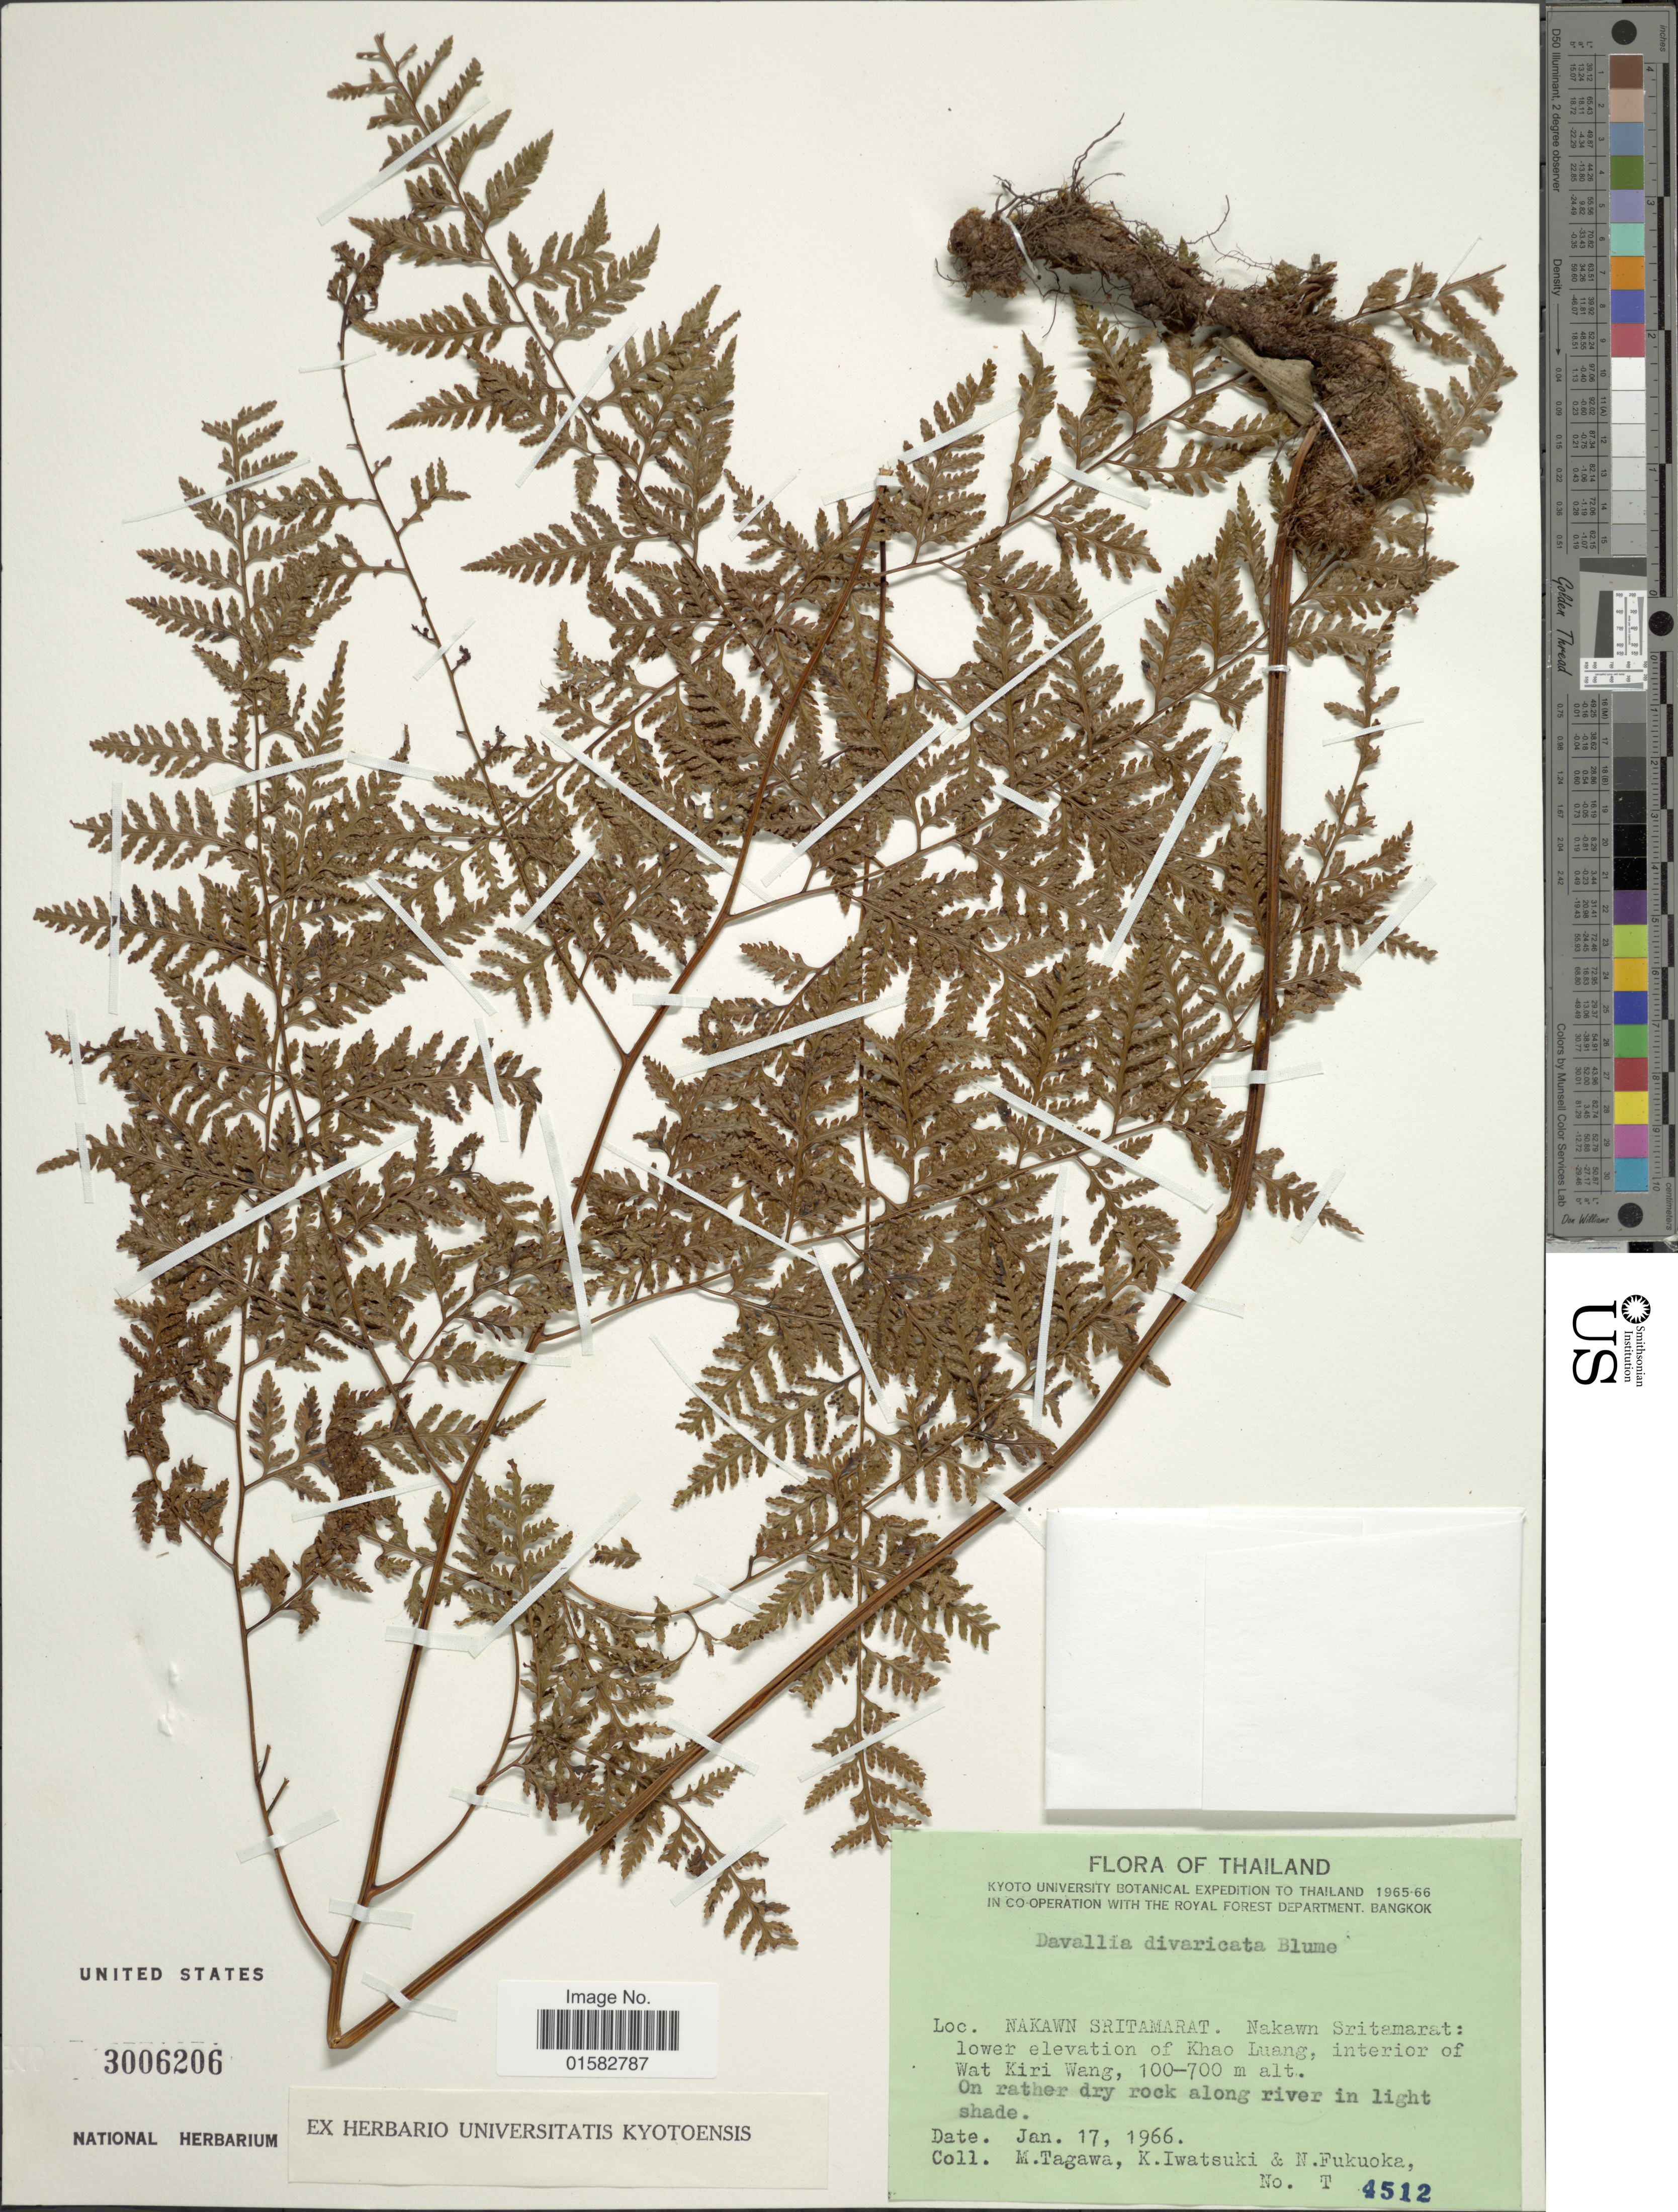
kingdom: Plantae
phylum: Tracheophyta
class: Polypodiopsida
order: Polypodiales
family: Davalliaceae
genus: Davallia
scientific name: Davallia divaricata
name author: Blume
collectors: M. Tagawa, K. Iwatsuki & N. Fukuoka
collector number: T 4512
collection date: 1966-01-17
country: Thailand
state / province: Nakhon Si Thammarat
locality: Nakawn Sritamarat: Higher Elevation of Khao Luang, interior of Wat Kiri Wang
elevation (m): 100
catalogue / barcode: US 3006206